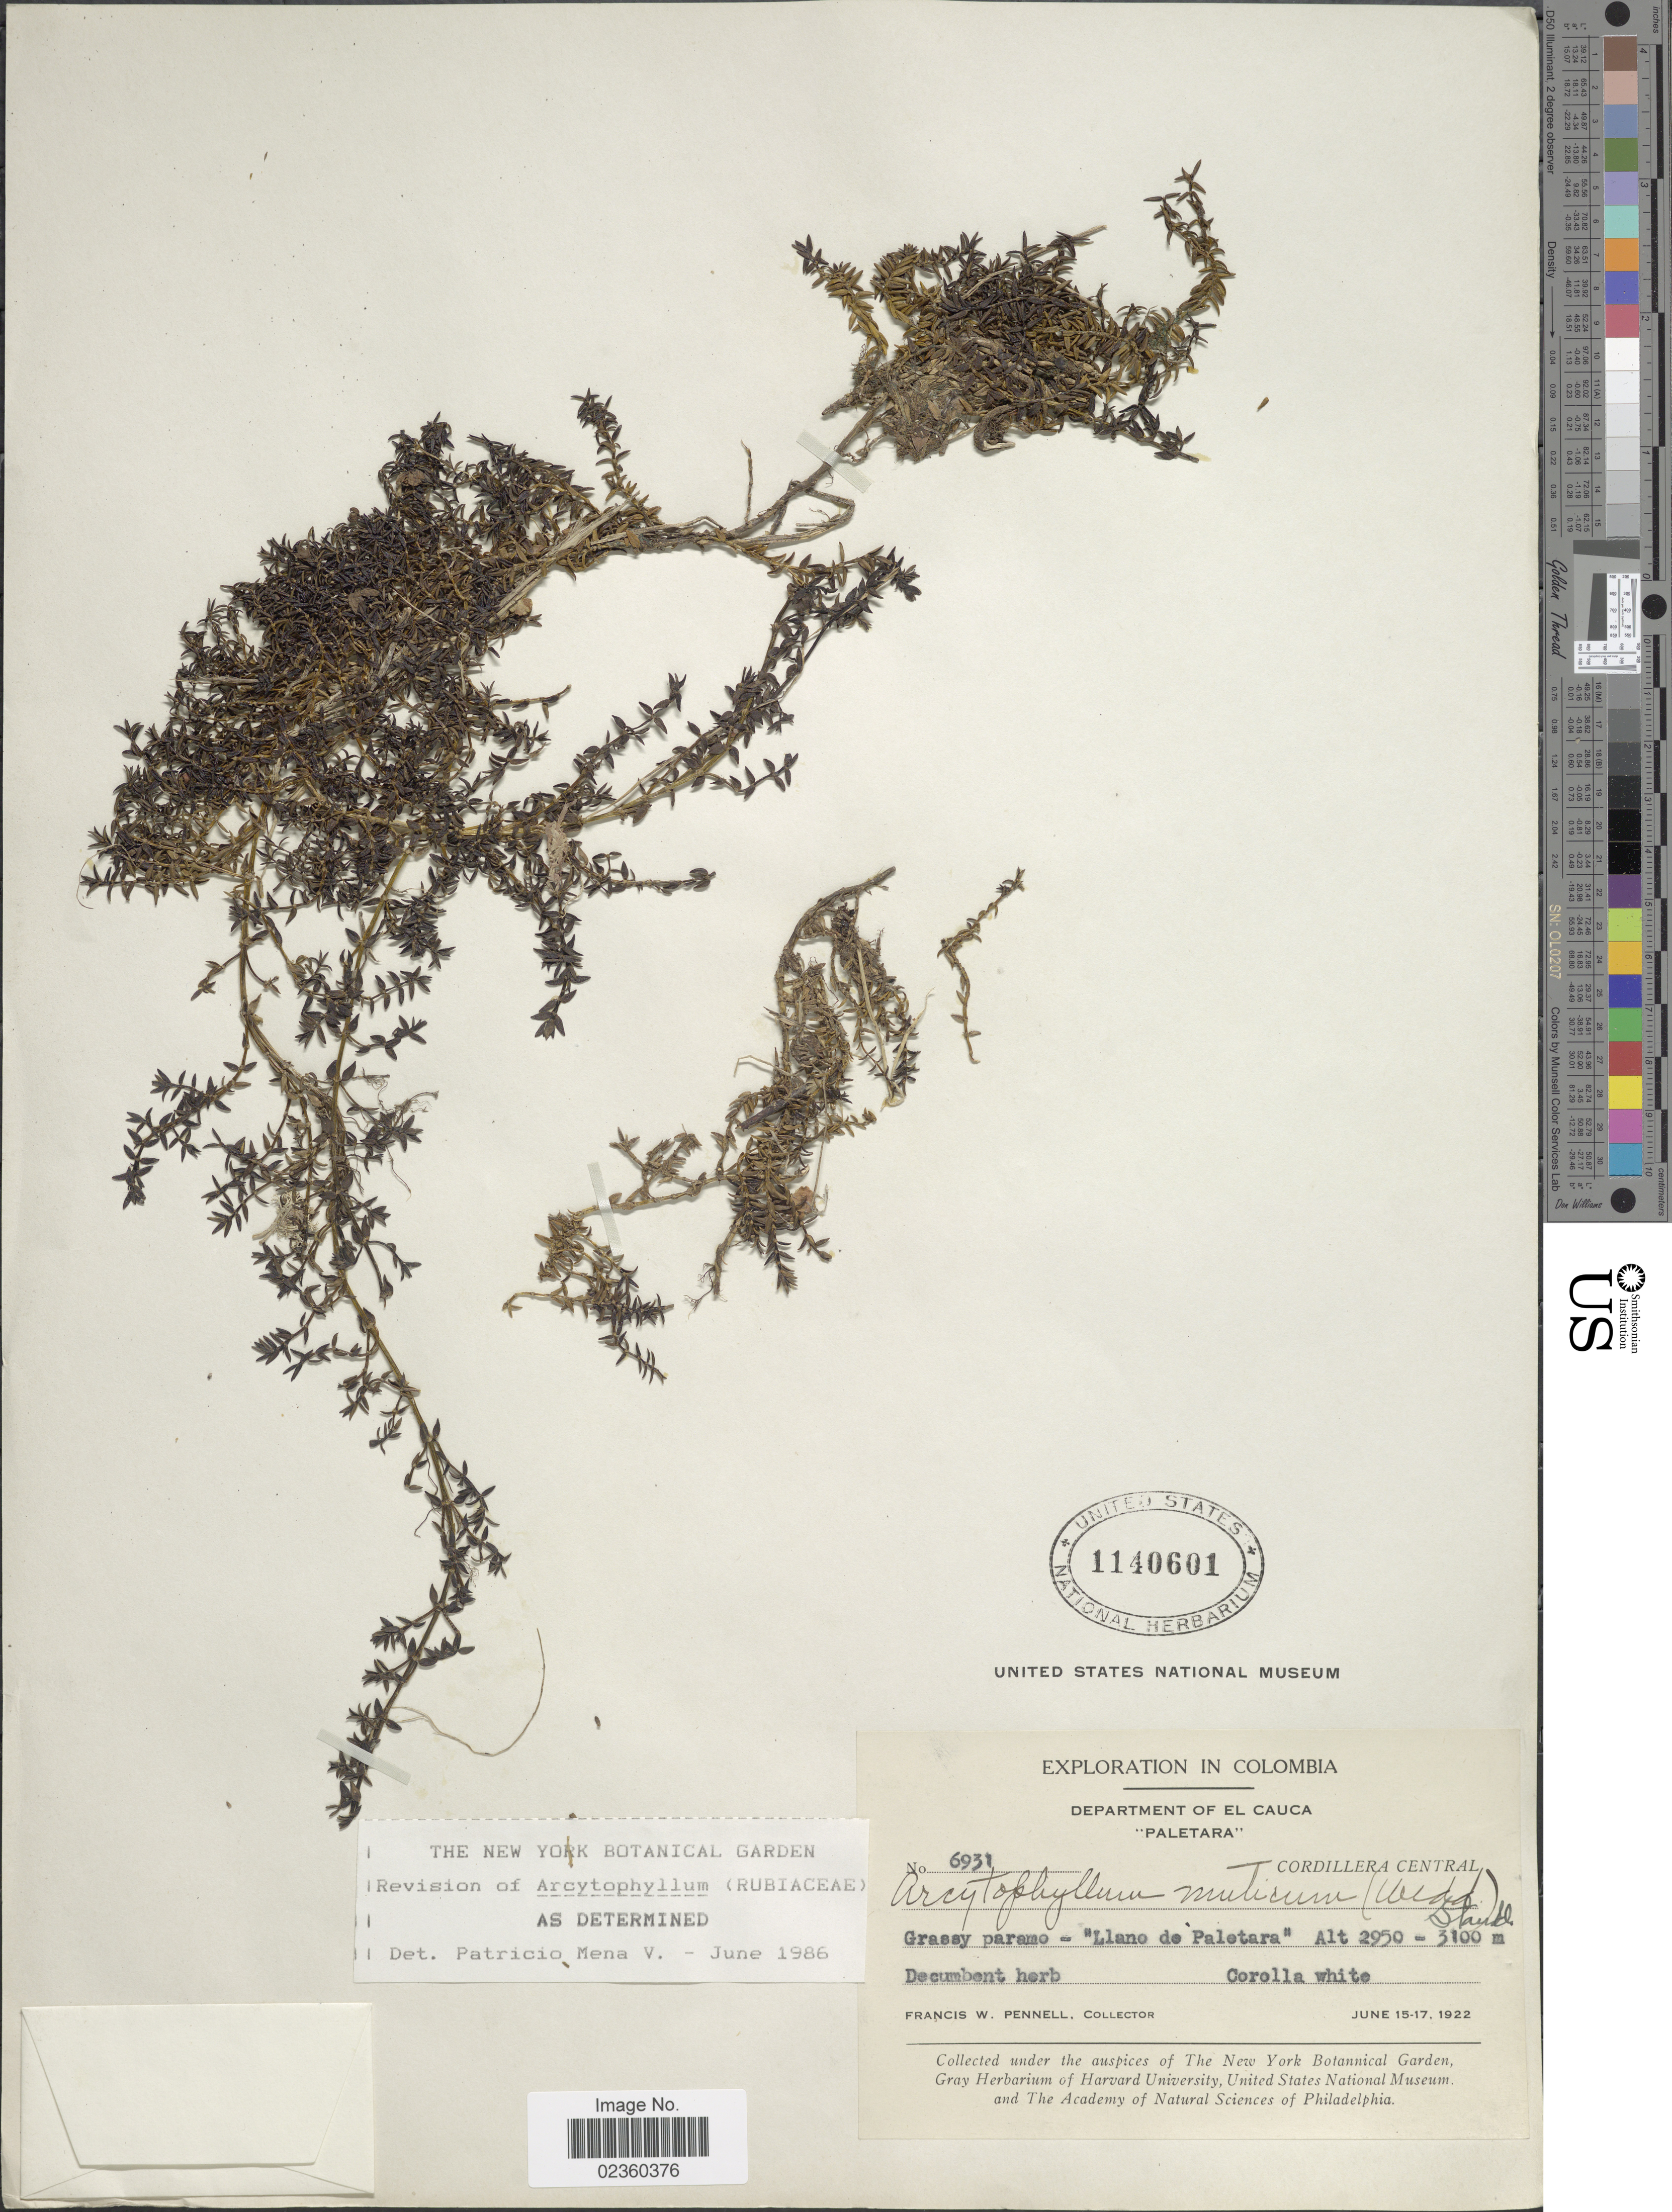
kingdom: Plantae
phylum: Tracheophyta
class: Magnoliopsida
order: Gentianales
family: Rubiaceae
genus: Arcytophyllum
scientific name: Arcytophyllum muticum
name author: (Wedd.) Standl.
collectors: F. W. Pennell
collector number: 6931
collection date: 1922-06-15/1922-06-17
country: Colombia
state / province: Cauca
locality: Department of El Cauca 'Paletara', Cordillera Central, Grassy paramo - 'Llano de Paletara'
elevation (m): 2950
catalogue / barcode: US 1140601